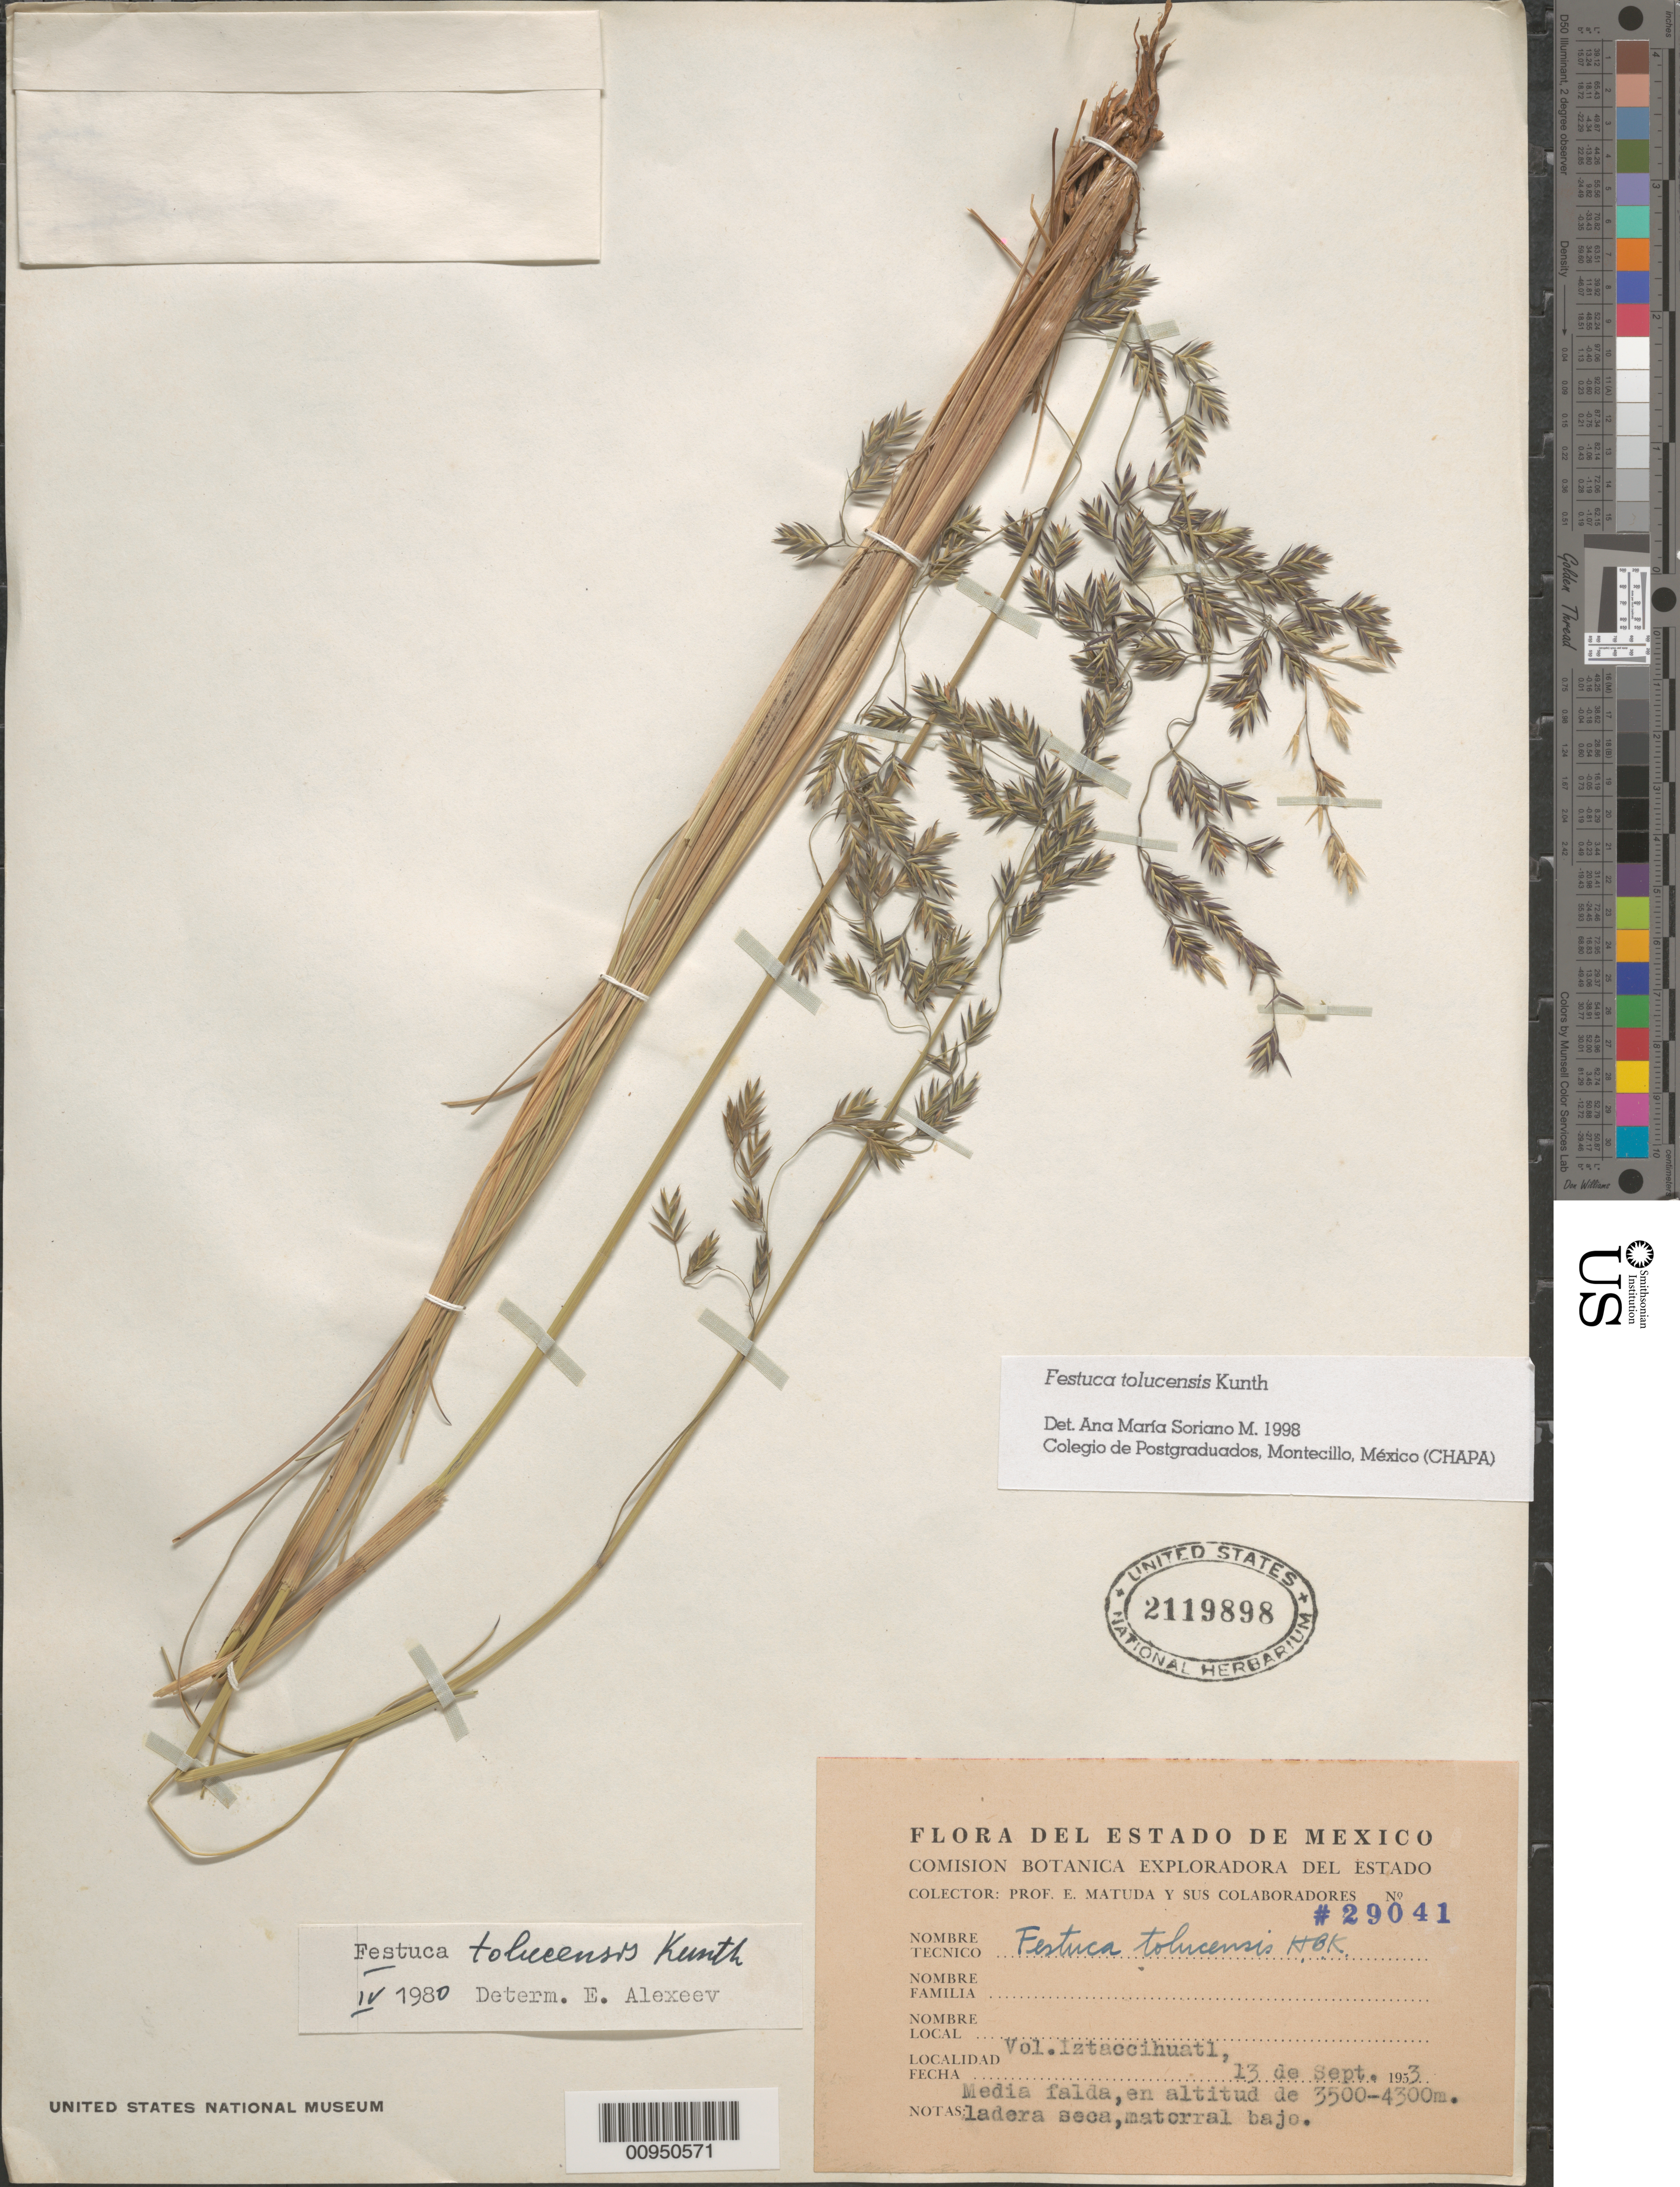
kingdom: Plantae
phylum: Tracheophyta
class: Liliopsida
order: Poales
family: Poaceae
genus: Festuca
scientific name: Festuca tolucensis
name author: Kunth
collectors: E. Matuda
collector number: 29041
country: Mexico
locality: Volcano Iztaccihuatl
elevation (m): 2500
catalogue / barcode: US 2119898